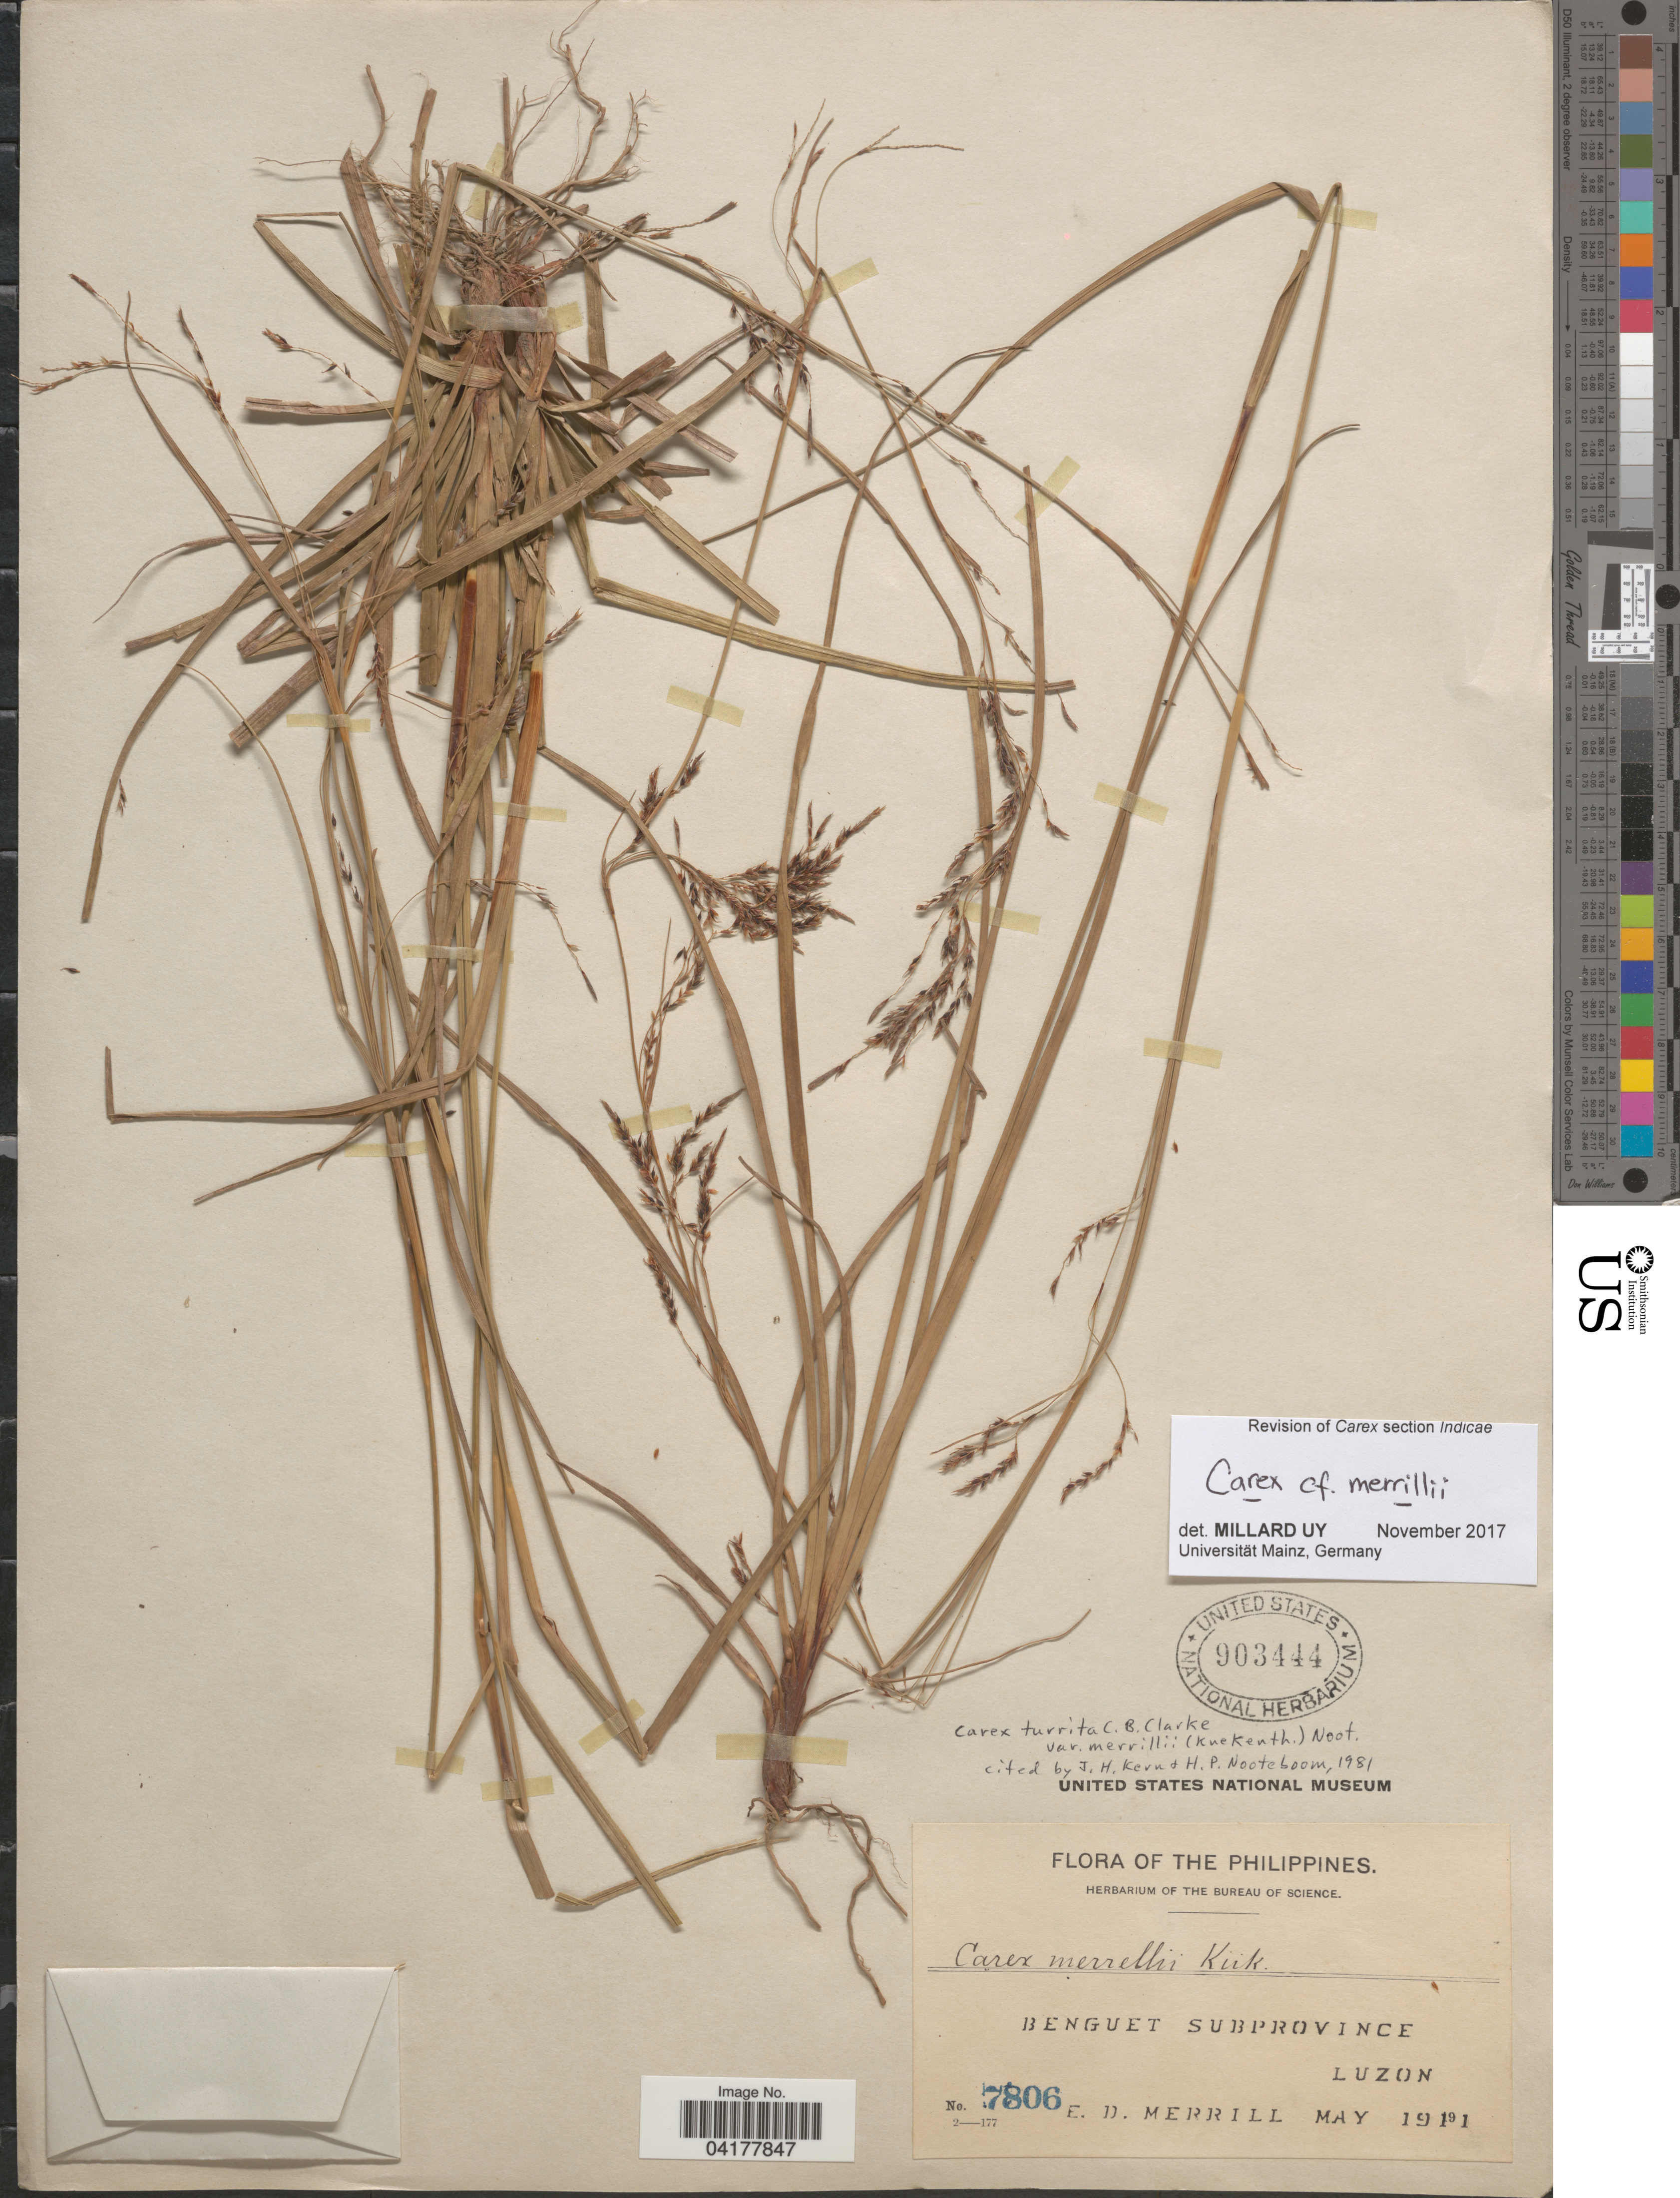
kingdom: Plantae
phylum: Tracheophyta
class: Liliopsida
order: Poales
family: Cyperaceae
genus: Carex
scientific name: Carex merrillii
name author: Kük.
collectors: E. D. Merrill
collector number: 7806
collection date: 1911-05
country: Philippines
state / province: Cordillera (Administrative Region)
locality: Benguet Subprovince. Luzon.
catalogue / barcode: US 903444